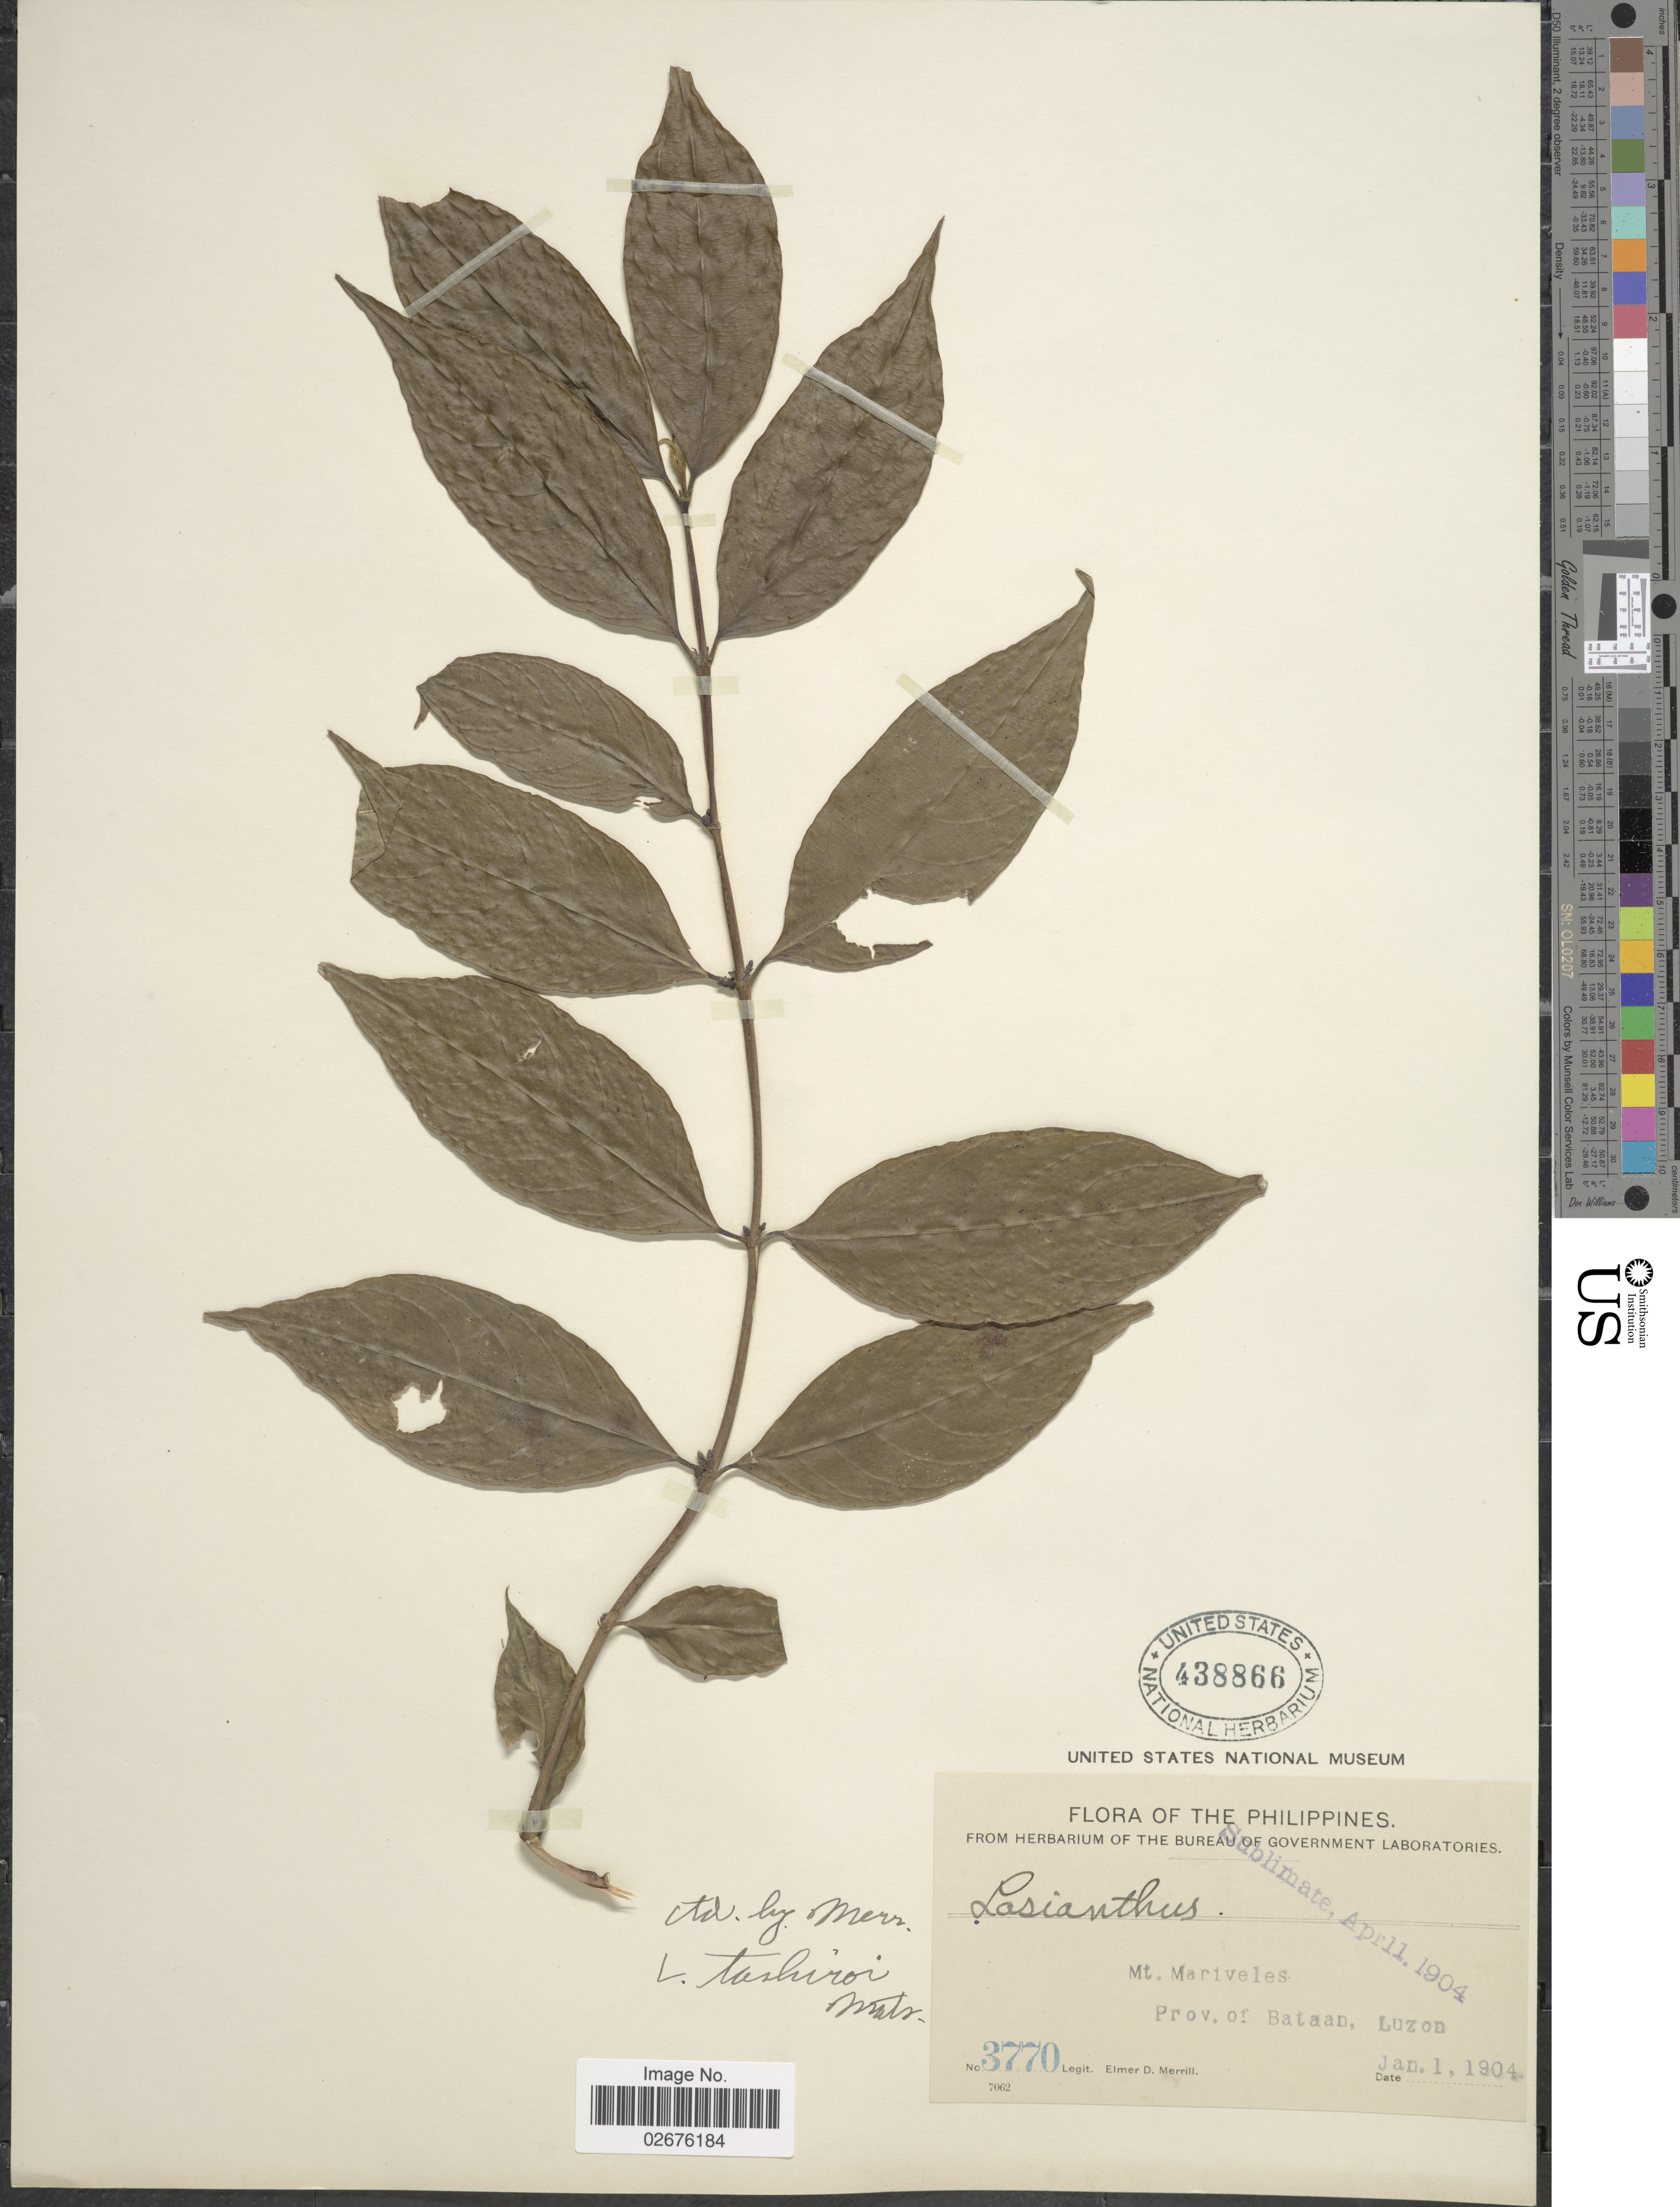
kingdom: Plantae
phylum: Tracheophyta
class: Magnoliopsida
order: Gentianales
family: Rubiaceae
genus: Lasianthus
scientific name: Lasianthus fordii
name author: Hance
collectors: E. D. Merrill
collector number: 3770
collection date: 1904-01-01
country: Philippines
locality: Mt. Mariveles, Prov. of Bataan, Luzon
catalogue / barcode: US 438866